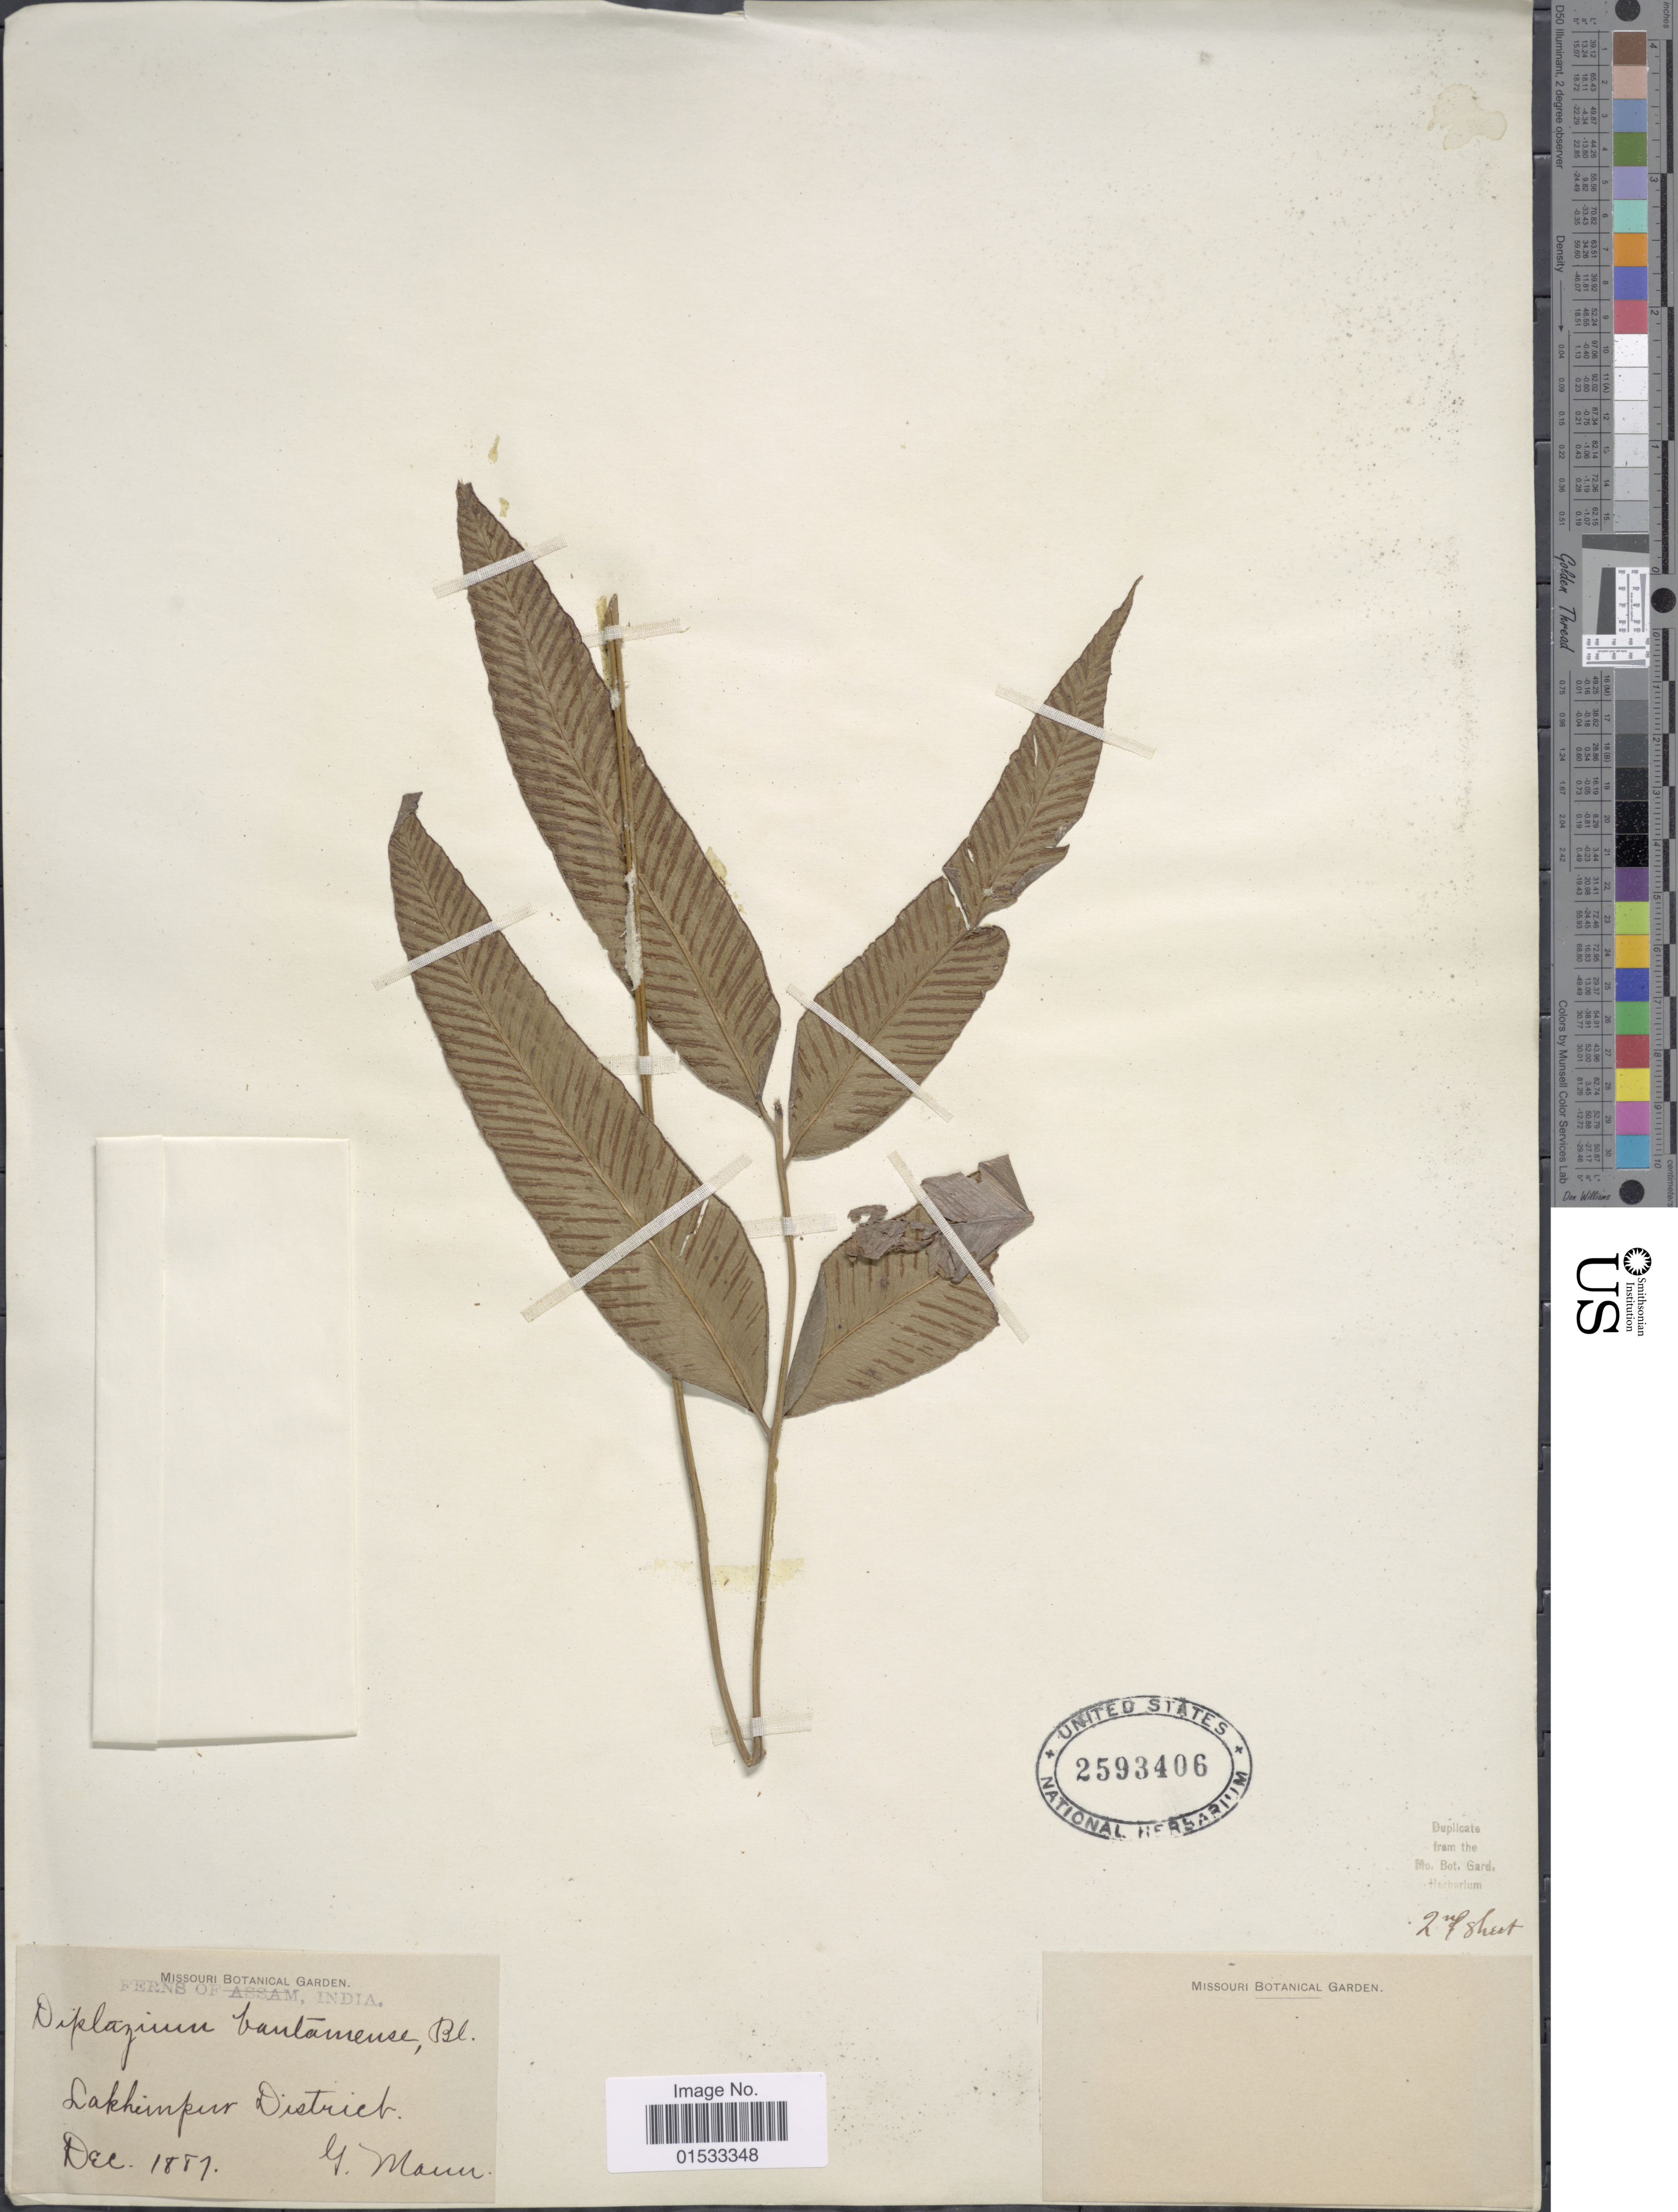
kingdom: Plantae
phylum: Tracheophyta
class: Polypodiopsida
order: Polypodiales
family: Athyriaceae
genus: Diplazium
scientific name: Diplazium bantamense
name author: Blume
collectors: G. Mann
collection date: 1887-12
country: India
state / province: Assam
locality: Lakhinpur District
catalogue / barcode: US 2593406